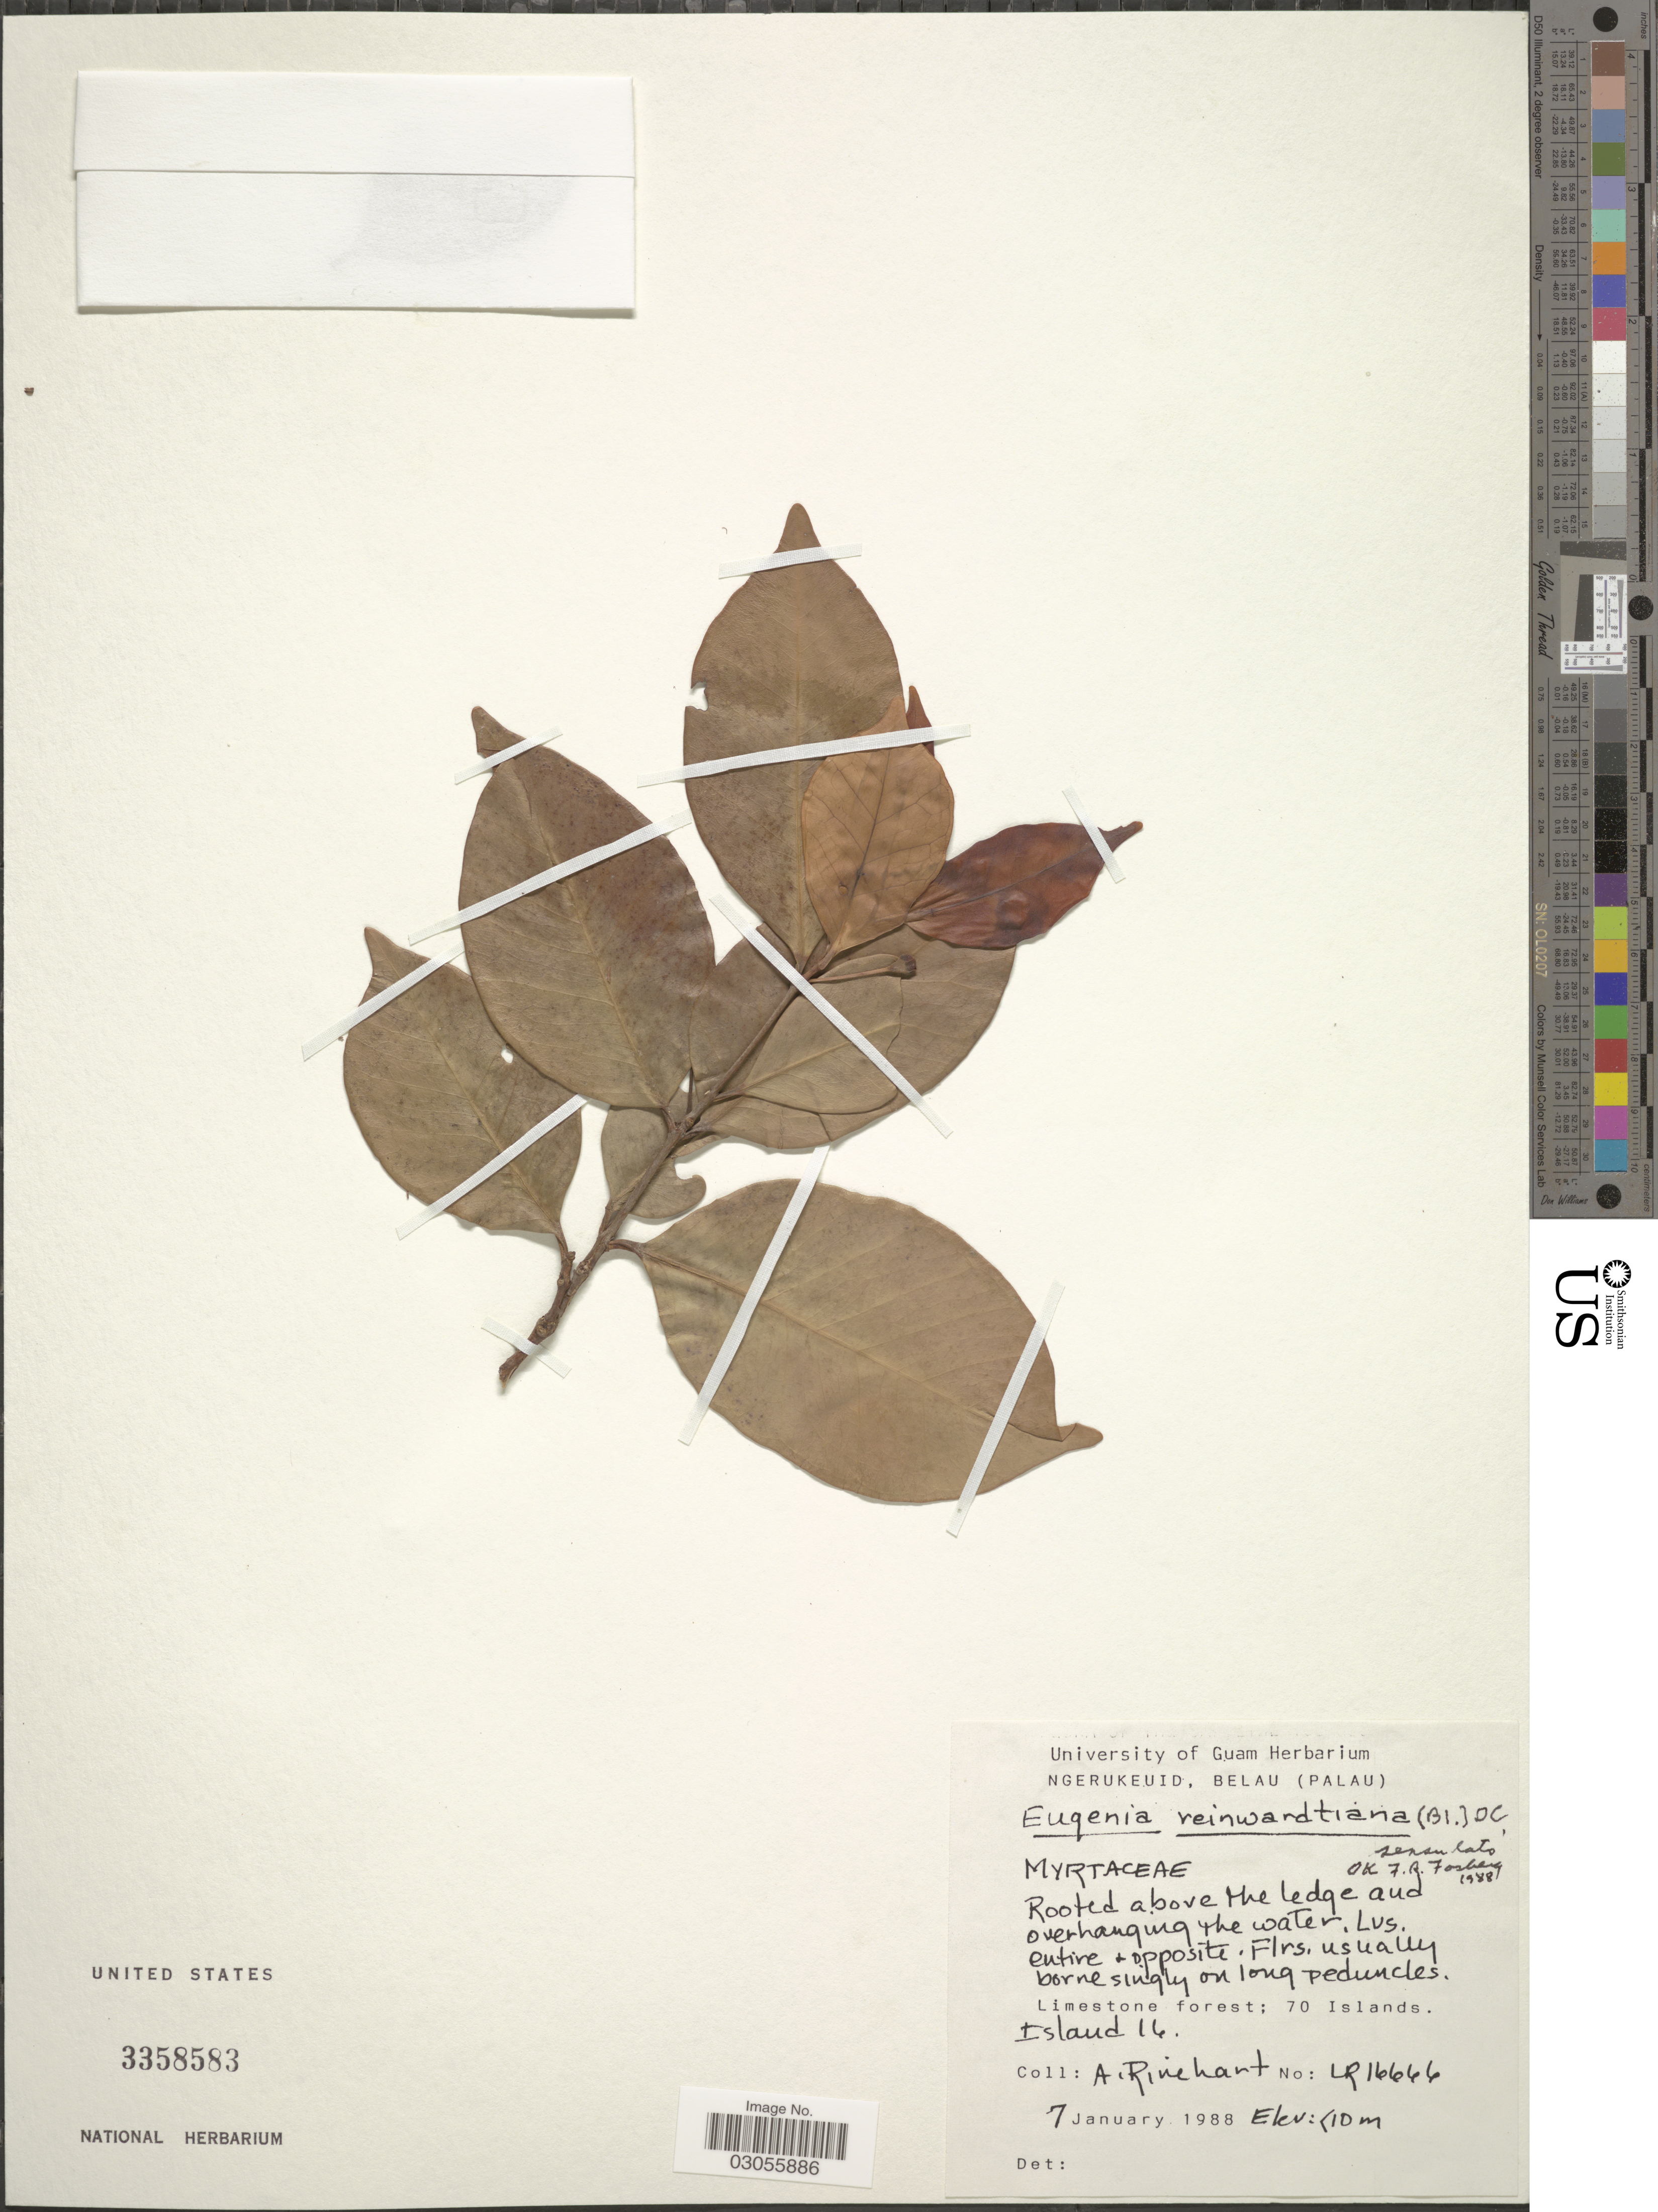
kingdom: Plantae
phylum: Tracheophyta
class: Magnoliopsida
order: Myrtales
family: Myrtaceae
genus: Eugenia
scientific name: Eugenia reinwardtiana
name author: (Blume) DC.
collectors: A. Rinehart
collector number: LR16666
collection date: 1988-01-07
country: Palau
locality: Limestone forest; 70 Islands. Island 16.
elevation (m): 10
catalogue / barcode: US 3358583